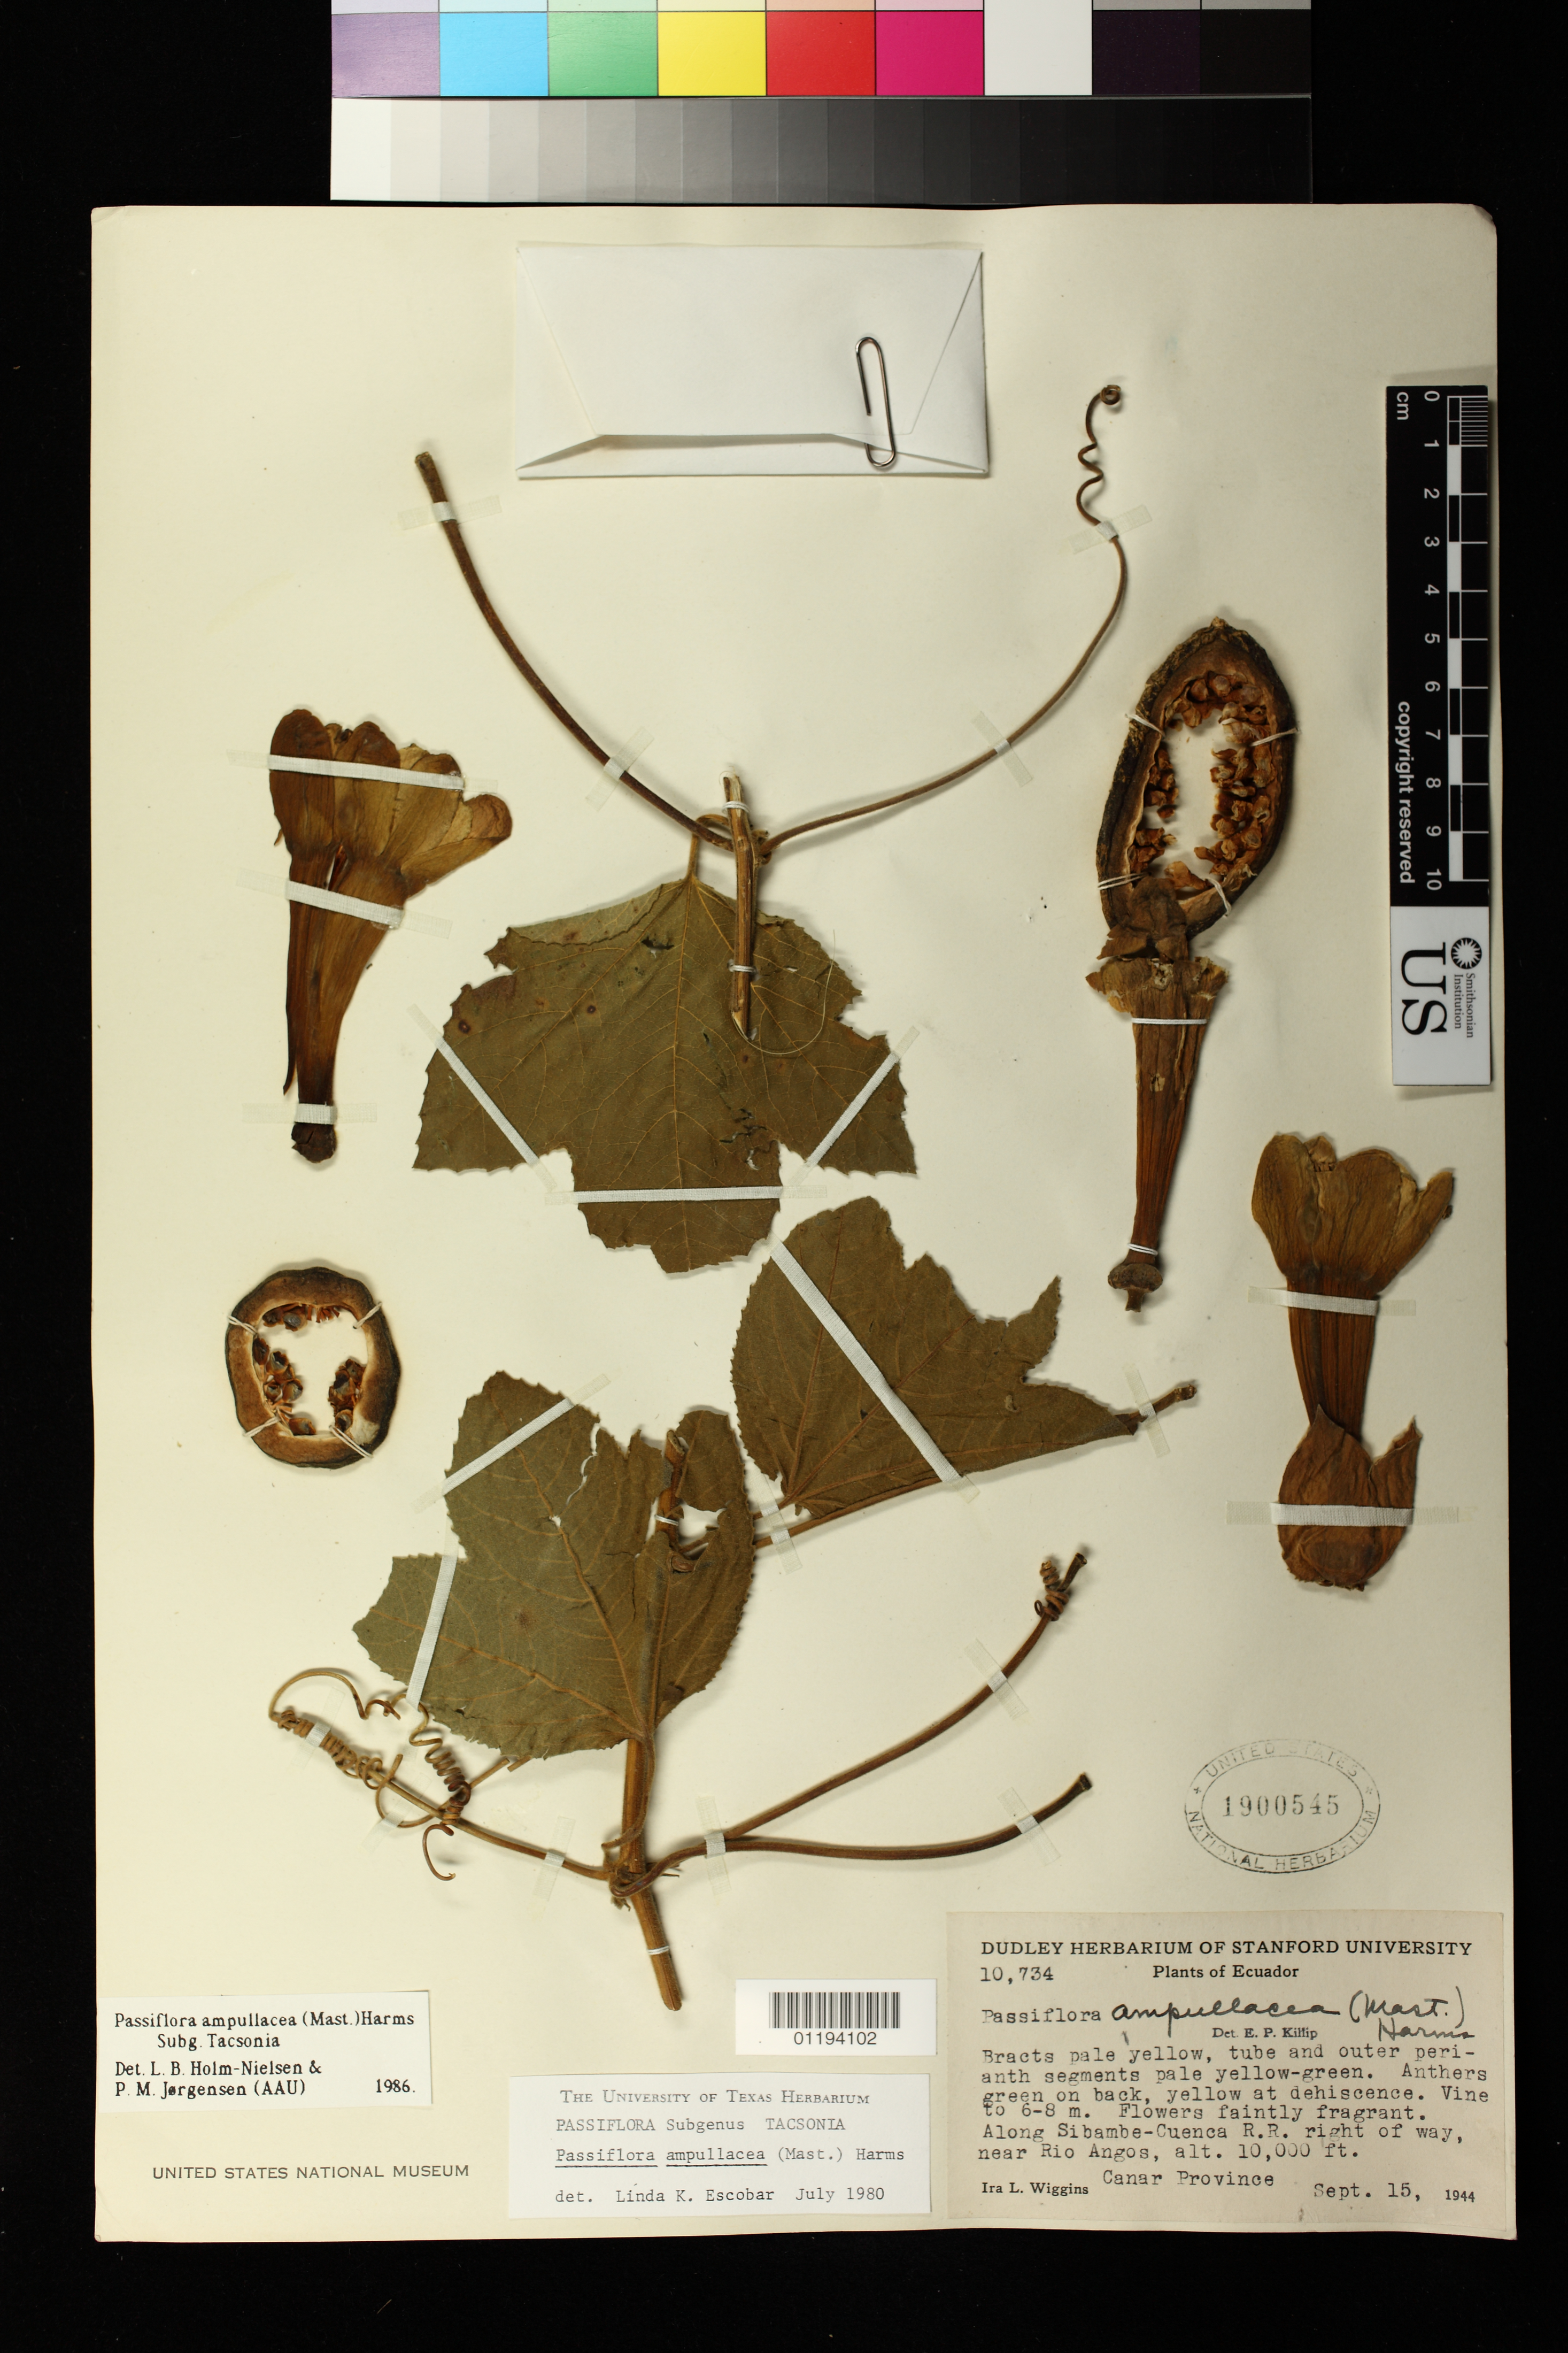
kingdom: Plantae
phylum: Tracheophyta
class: Magnoliopsida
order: Malpighiales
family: Passifloraceae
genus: Passiflora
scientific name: Passiflora ampullacea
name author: (Mast.) Harms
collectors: I. L. Wiggins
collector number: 10734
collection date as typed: Sep 15 1944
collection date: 1944-09-15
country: Ecuador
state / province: Cañar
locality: Along Sibambe-Cuenca R.R. right of way, near Rio Angos, Canar Province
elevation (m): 396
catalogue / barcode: US 1900545